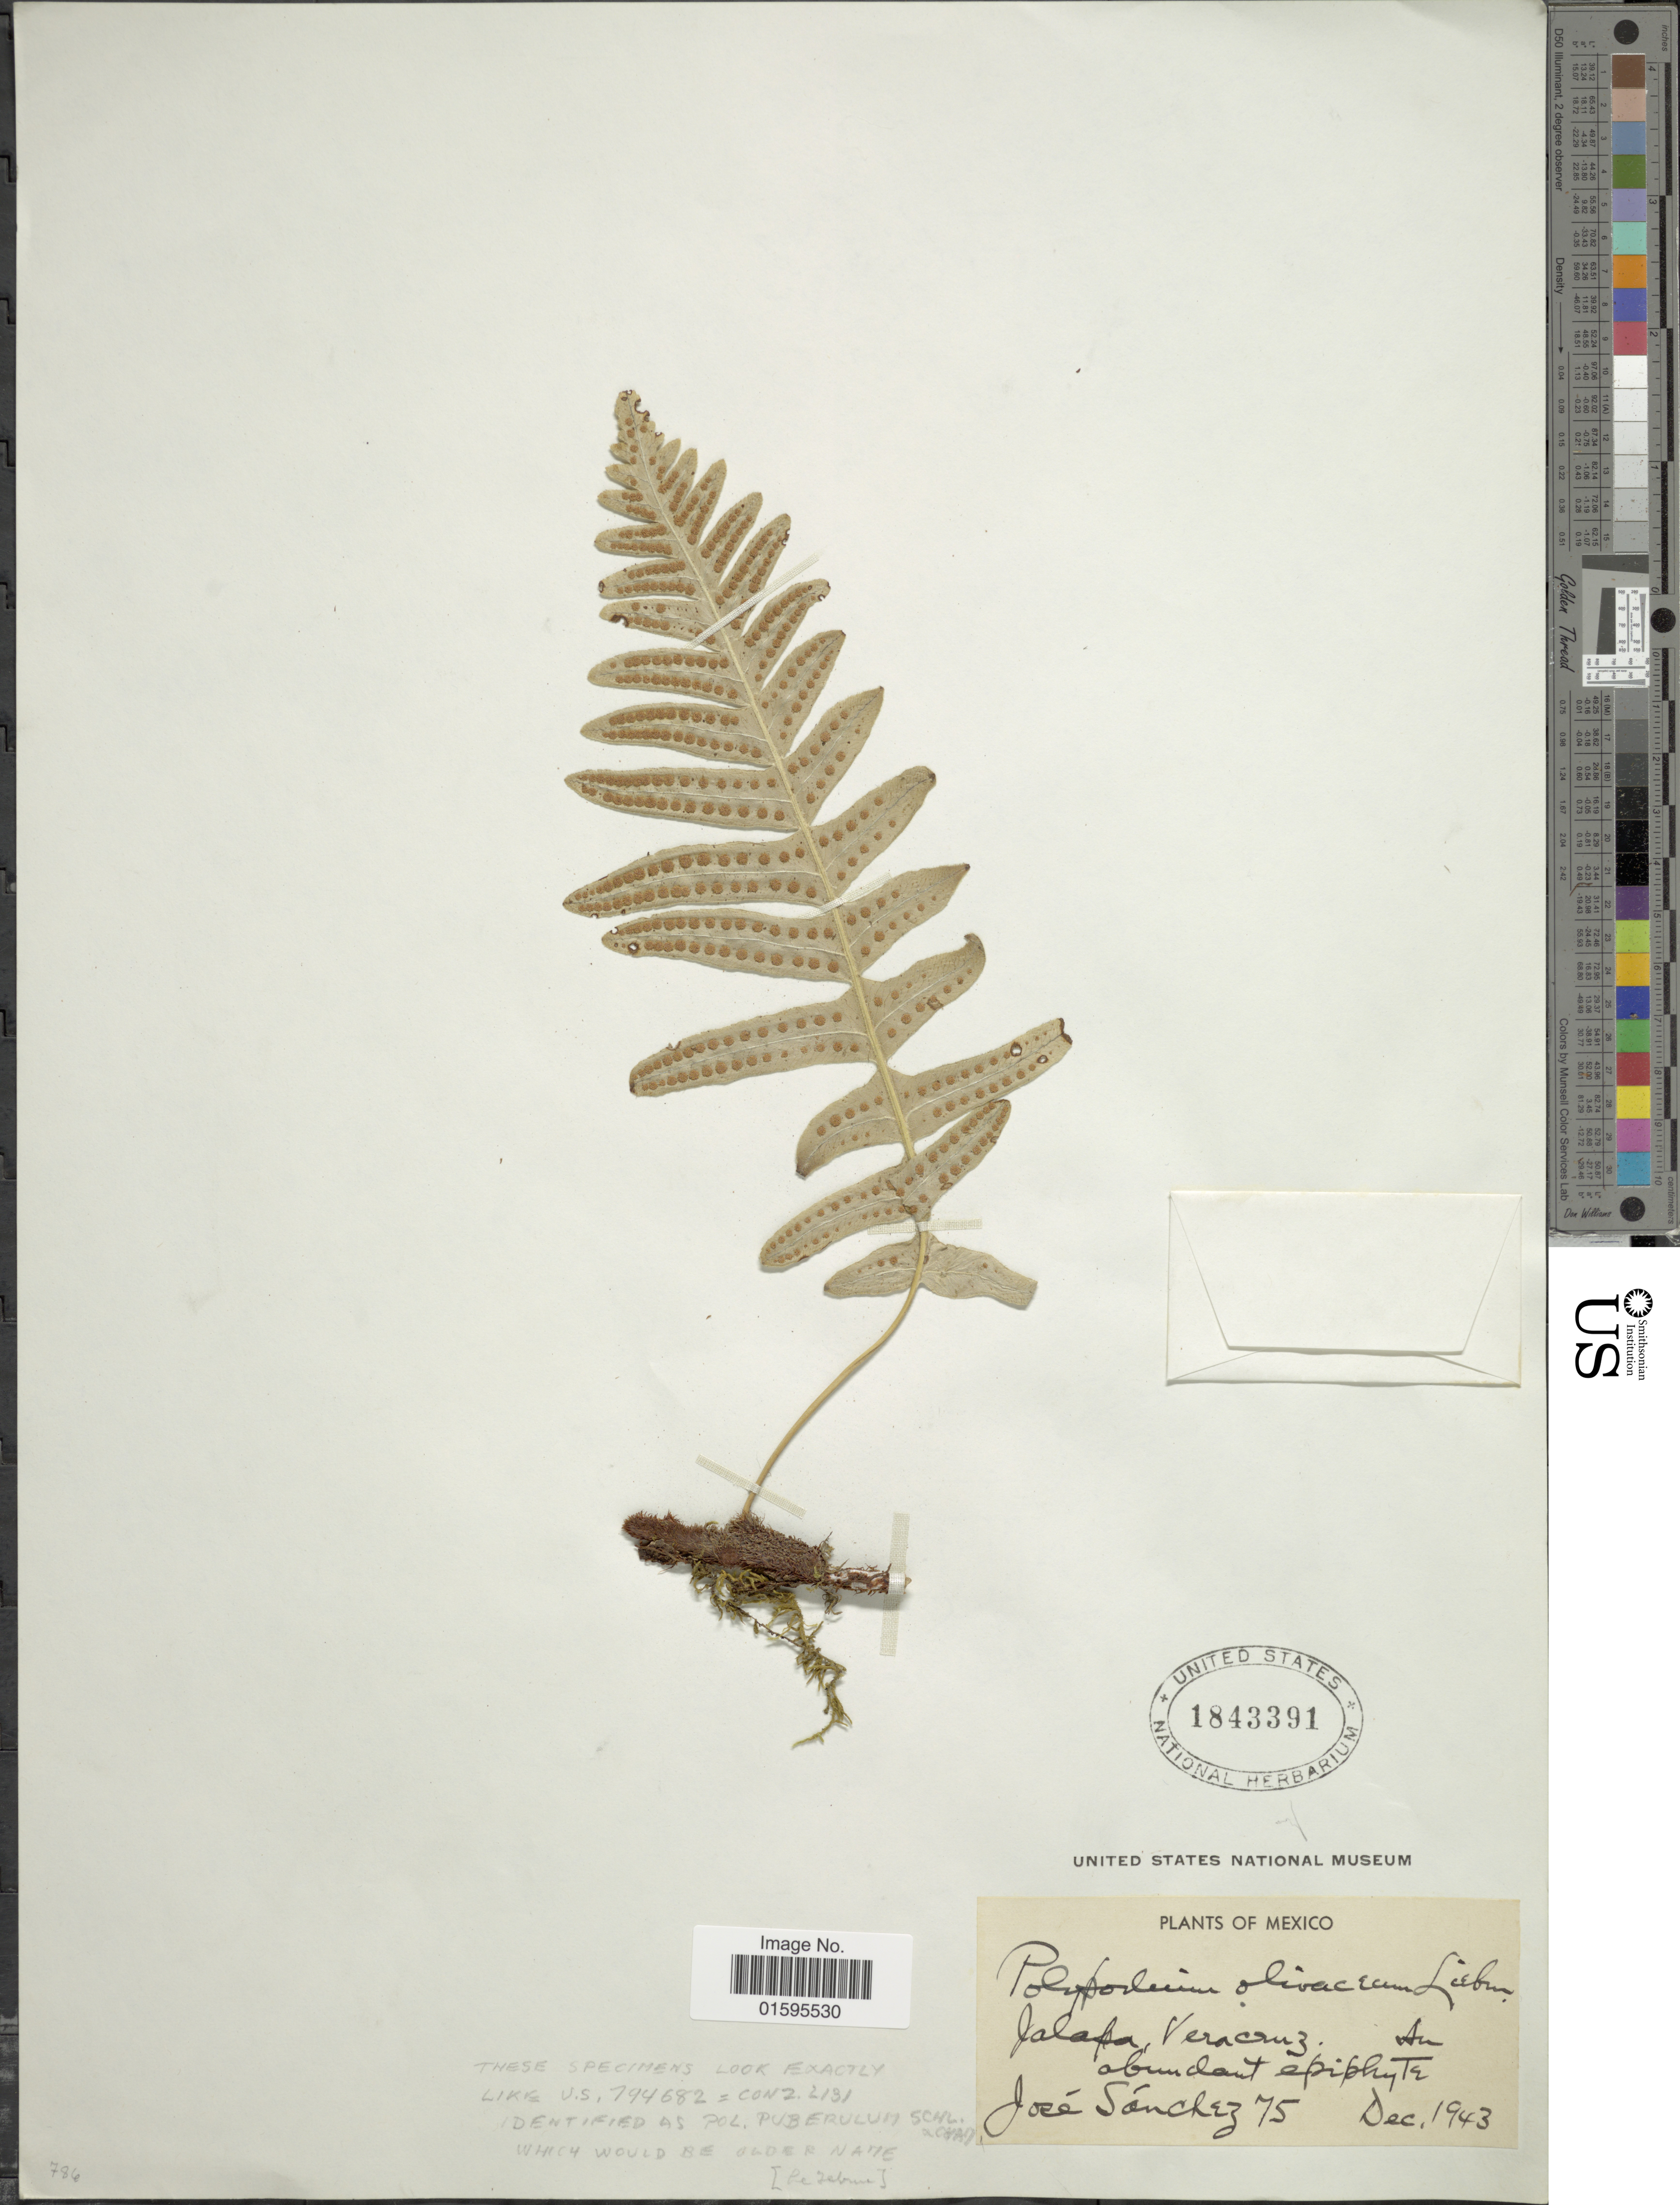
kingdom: Plantae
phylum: Tracheophyta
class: Polypodiopsida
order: Polypodiales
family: Polypodiaceae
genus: Polypodium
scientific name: Polypodium puberulum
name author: Schltdl. & Cham.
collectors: J. Sánchez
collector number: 75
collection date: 1943-12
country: Mexico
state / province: Veracruz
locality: Jalapa, Veracruz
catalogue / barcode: US 1843391